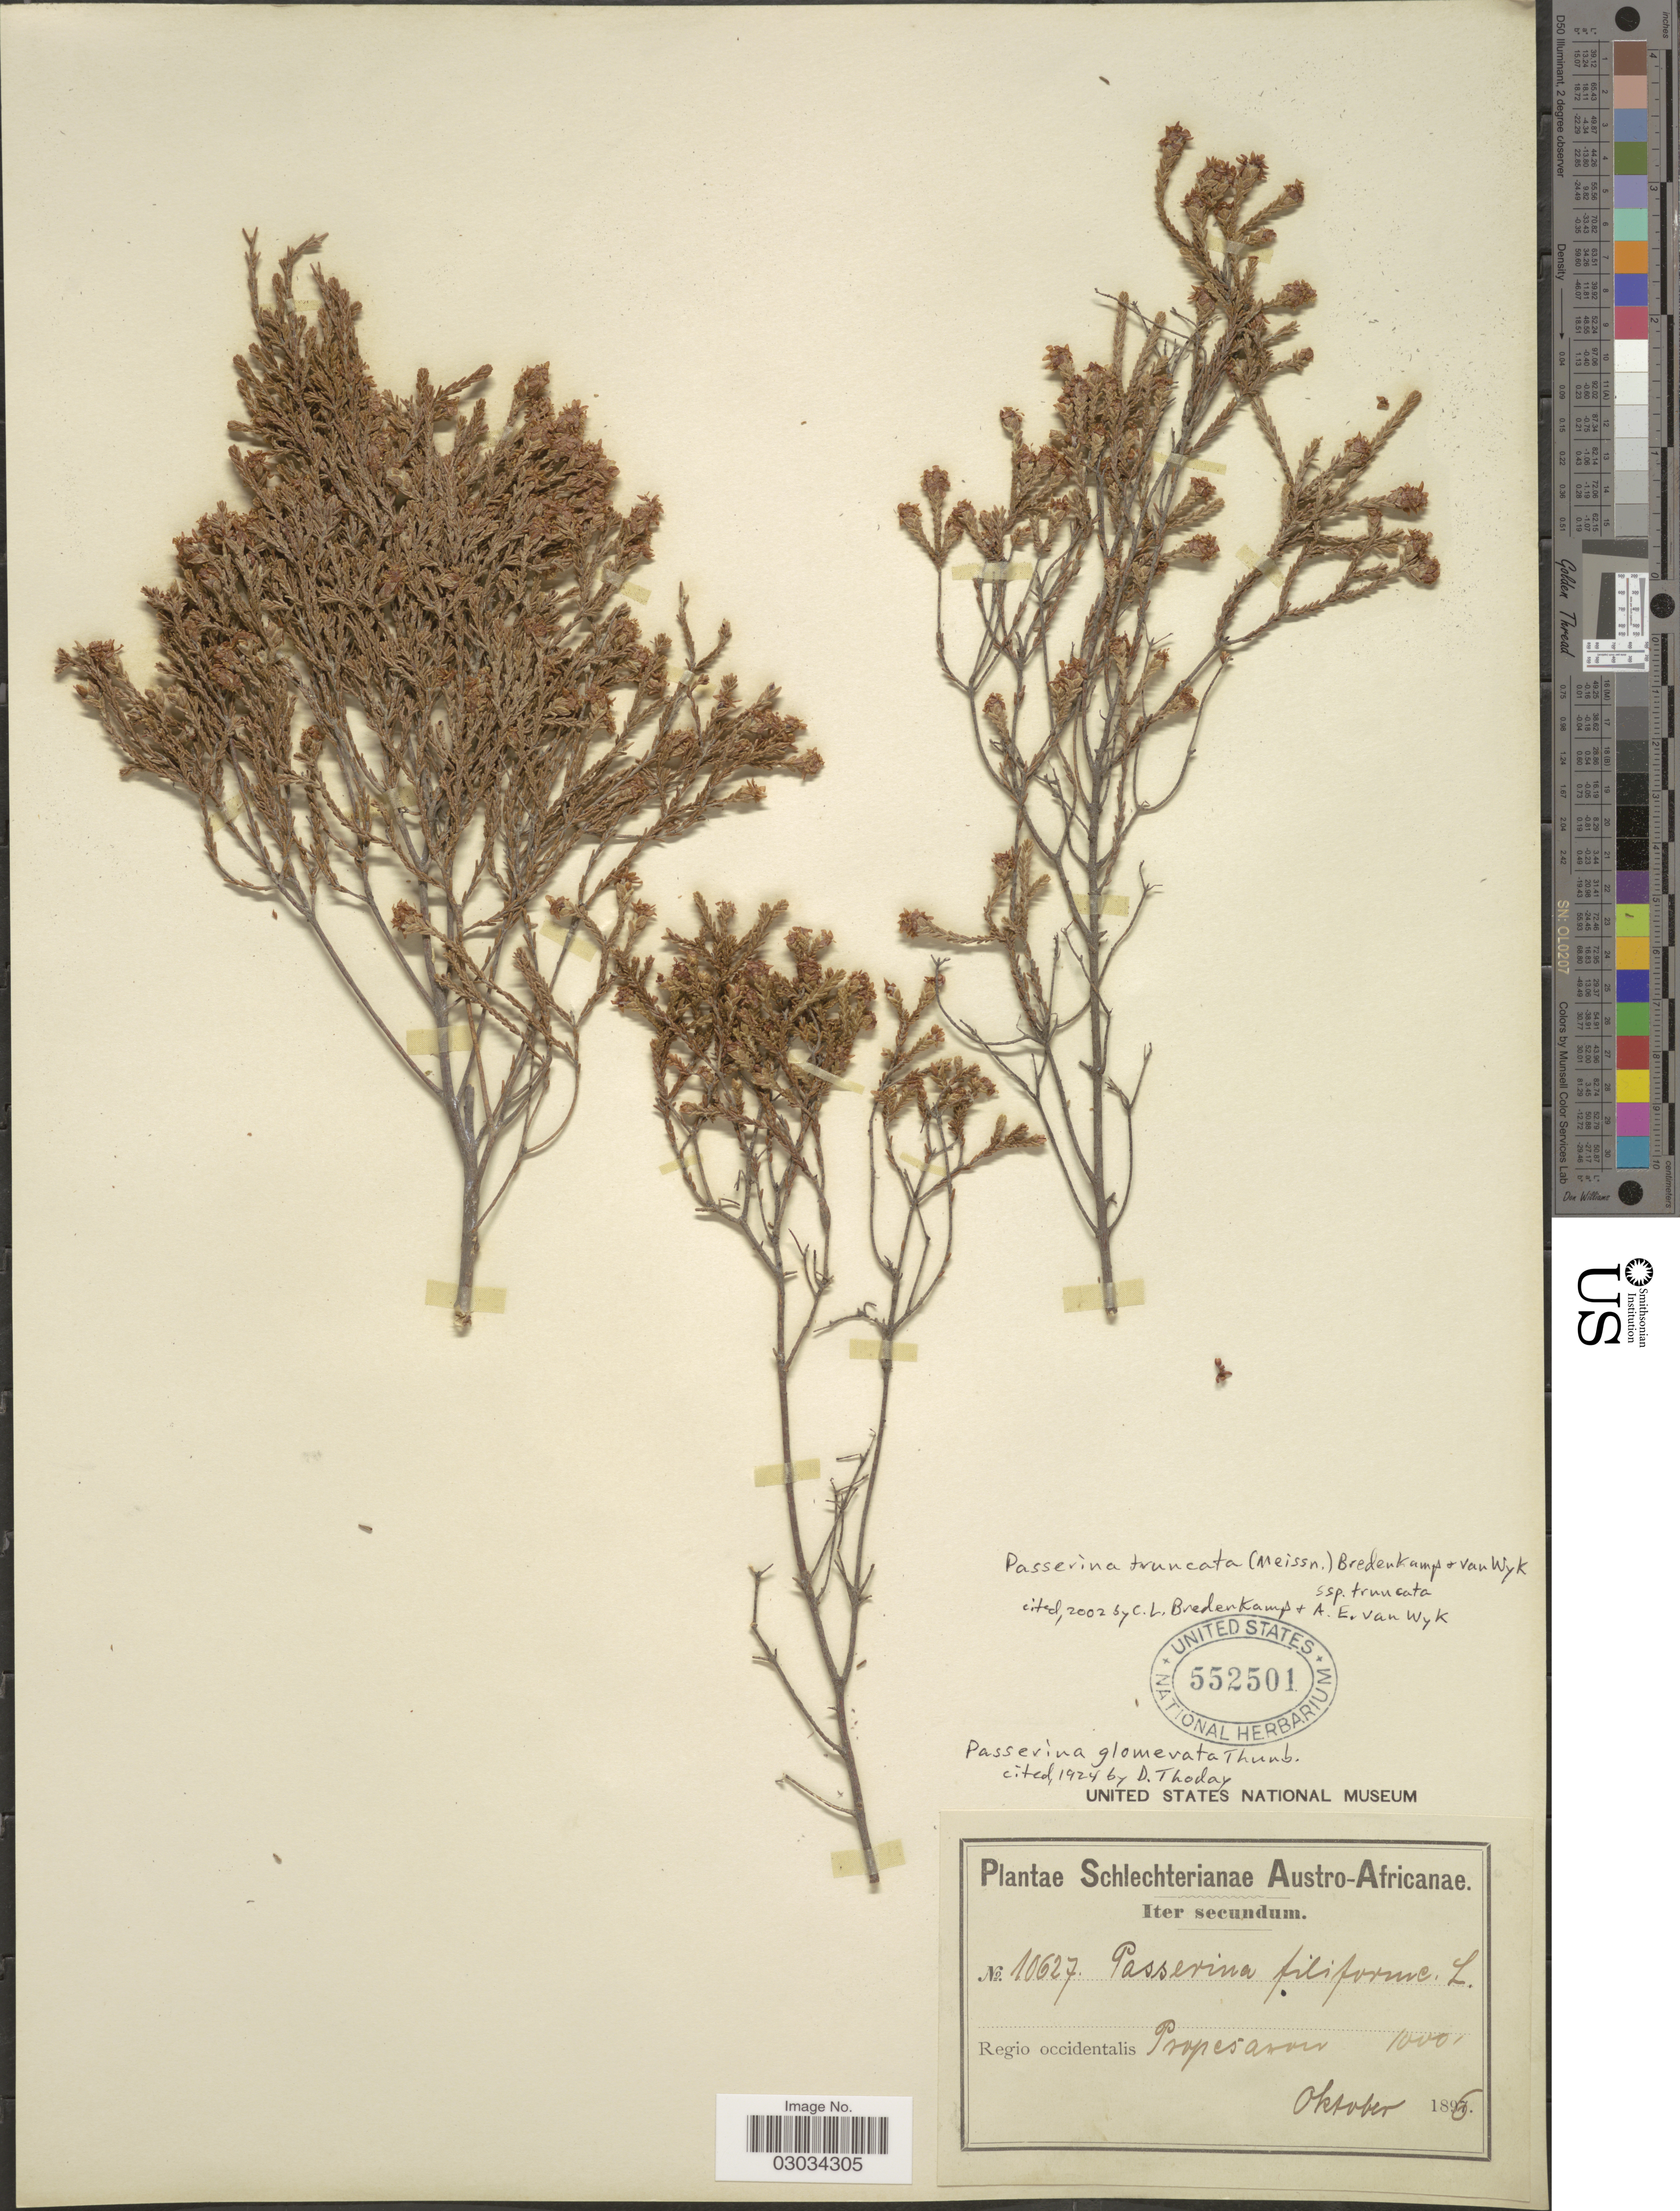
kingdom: Plantae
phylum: Tracheophyta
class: Magnoliopsida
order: Malvales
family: Thymelaeaceae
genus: Passerina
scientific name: Passerina truncata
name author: (Meisn.) Bredenkamp & A.E. van Wyk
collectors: Schlechter, --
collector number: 10627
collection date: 1896-10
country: South Africa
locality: Austro-Africanae. Regio occidentalis Prospesaxon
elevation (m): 305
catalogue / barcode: US 552501